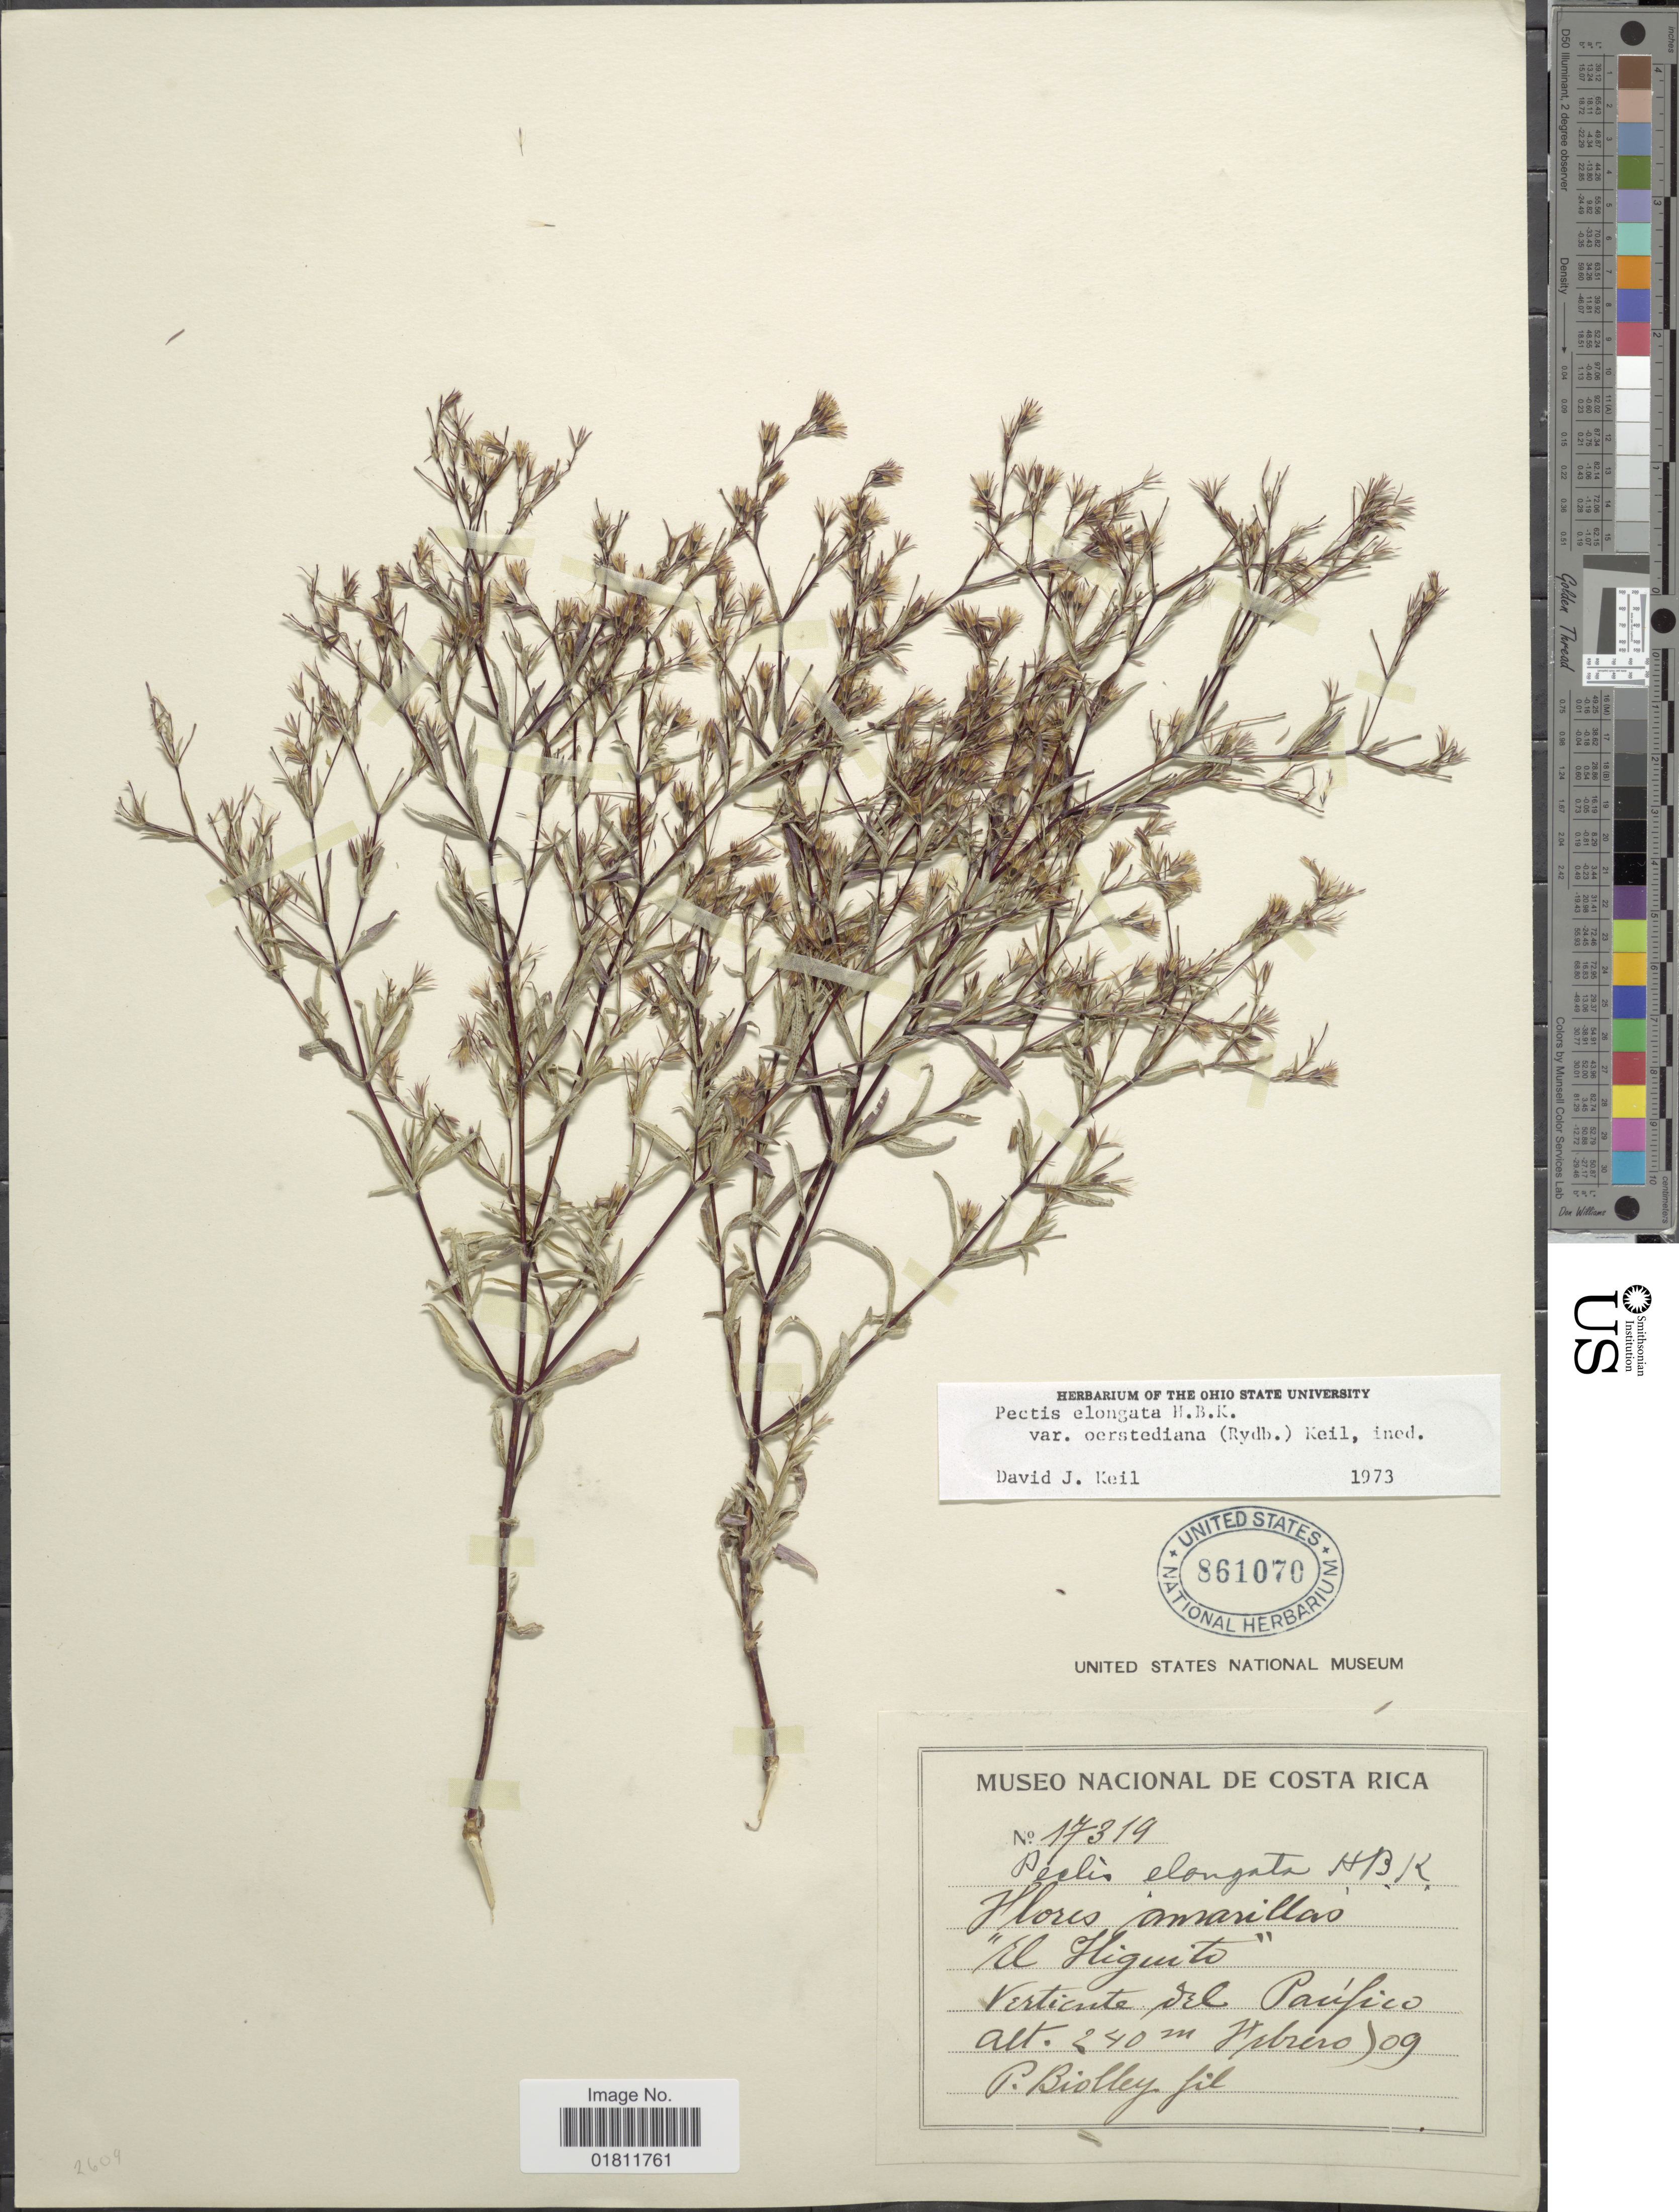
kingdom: Plantae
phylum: Tracheophyta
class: Magnoliopsida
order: Asterales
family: Asteraceae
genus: Pectis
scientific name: Pectis elongata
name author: Kunth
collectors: P. Biolley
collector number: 17319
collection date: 1909-02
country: Costa Rica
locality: Vertiente del Pacifico.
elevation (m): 240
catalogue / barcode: US 861070